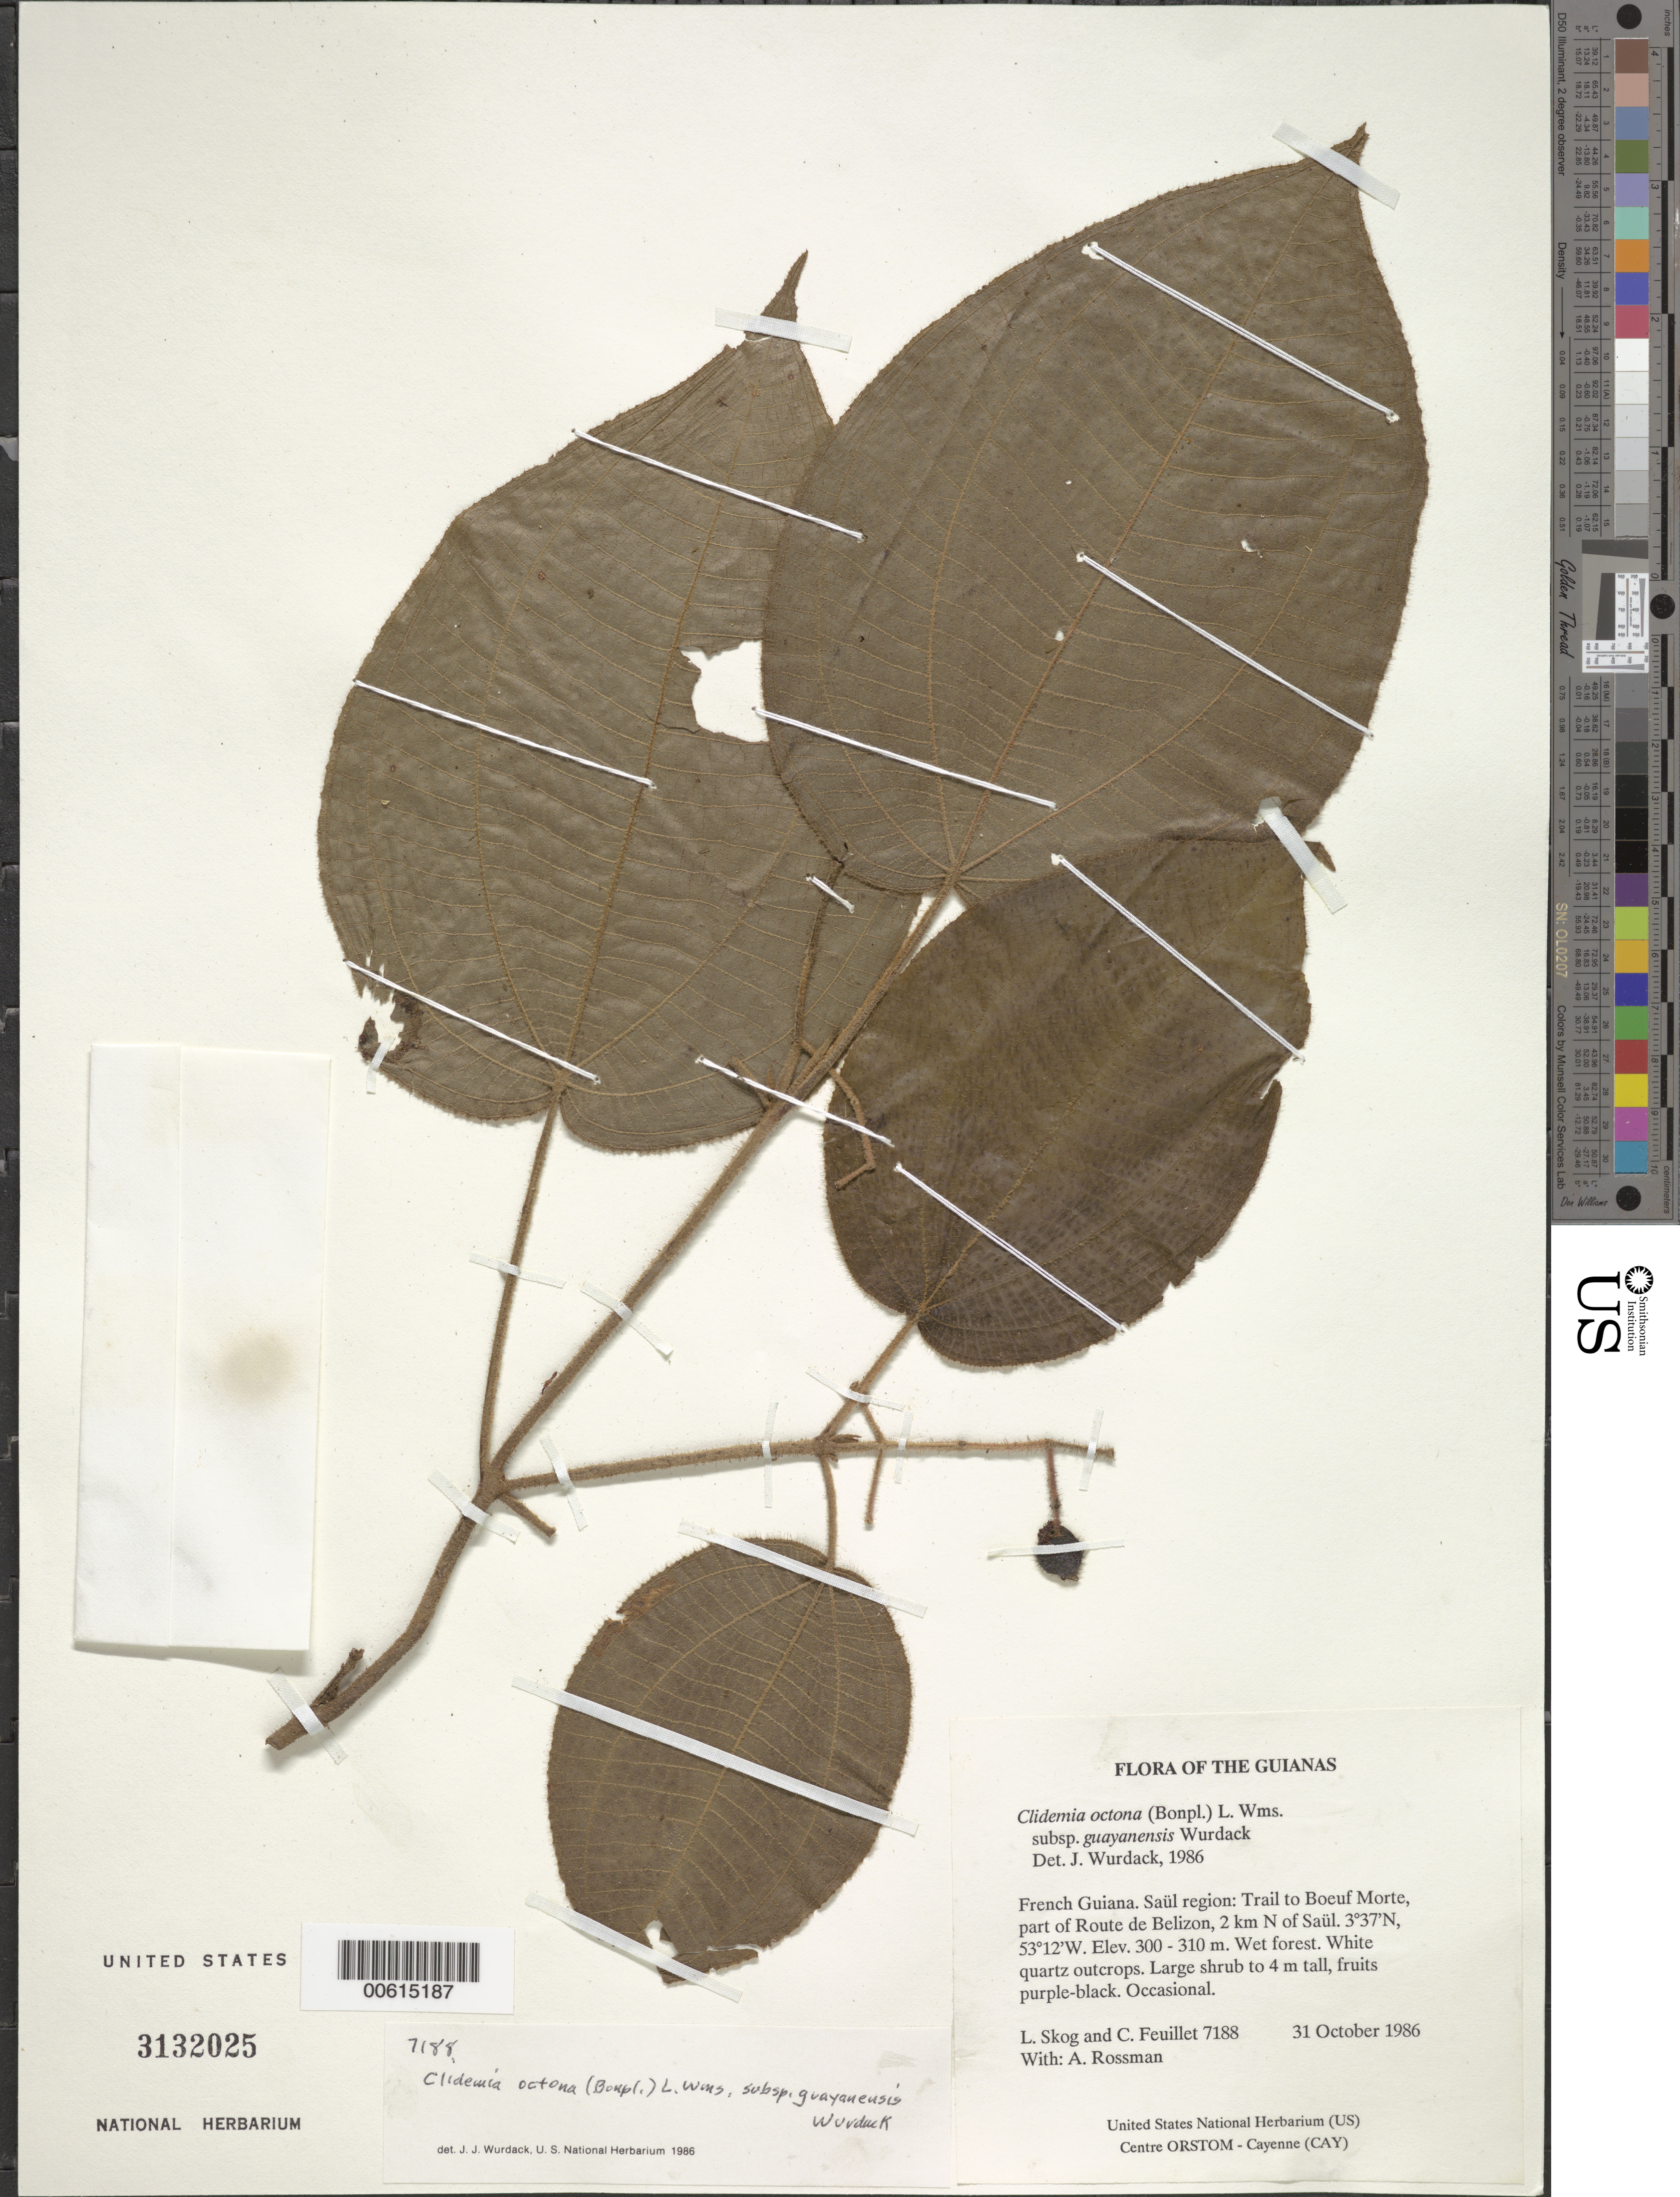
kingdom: Plantae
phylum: Tracheophyta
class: Magnoliopsida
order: Myrtales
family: Melastomataceae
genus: Clidemia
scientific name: Clidemia octona subsp. guayanensis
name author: Wurdack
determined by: Wurdack, John J., (US), US (UNITED STATES)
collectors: L. E. Skog, C. Feuillet & A. Rossman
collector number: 7188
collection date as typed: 31 October 1986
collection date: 1986-10-31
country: French Guiana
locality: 2 km N of Saül. Trail to Boeuf Morte, part of Route de Belizon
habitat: Wet forest. White quartz outcrops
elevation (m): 300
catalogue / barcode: US 3132025